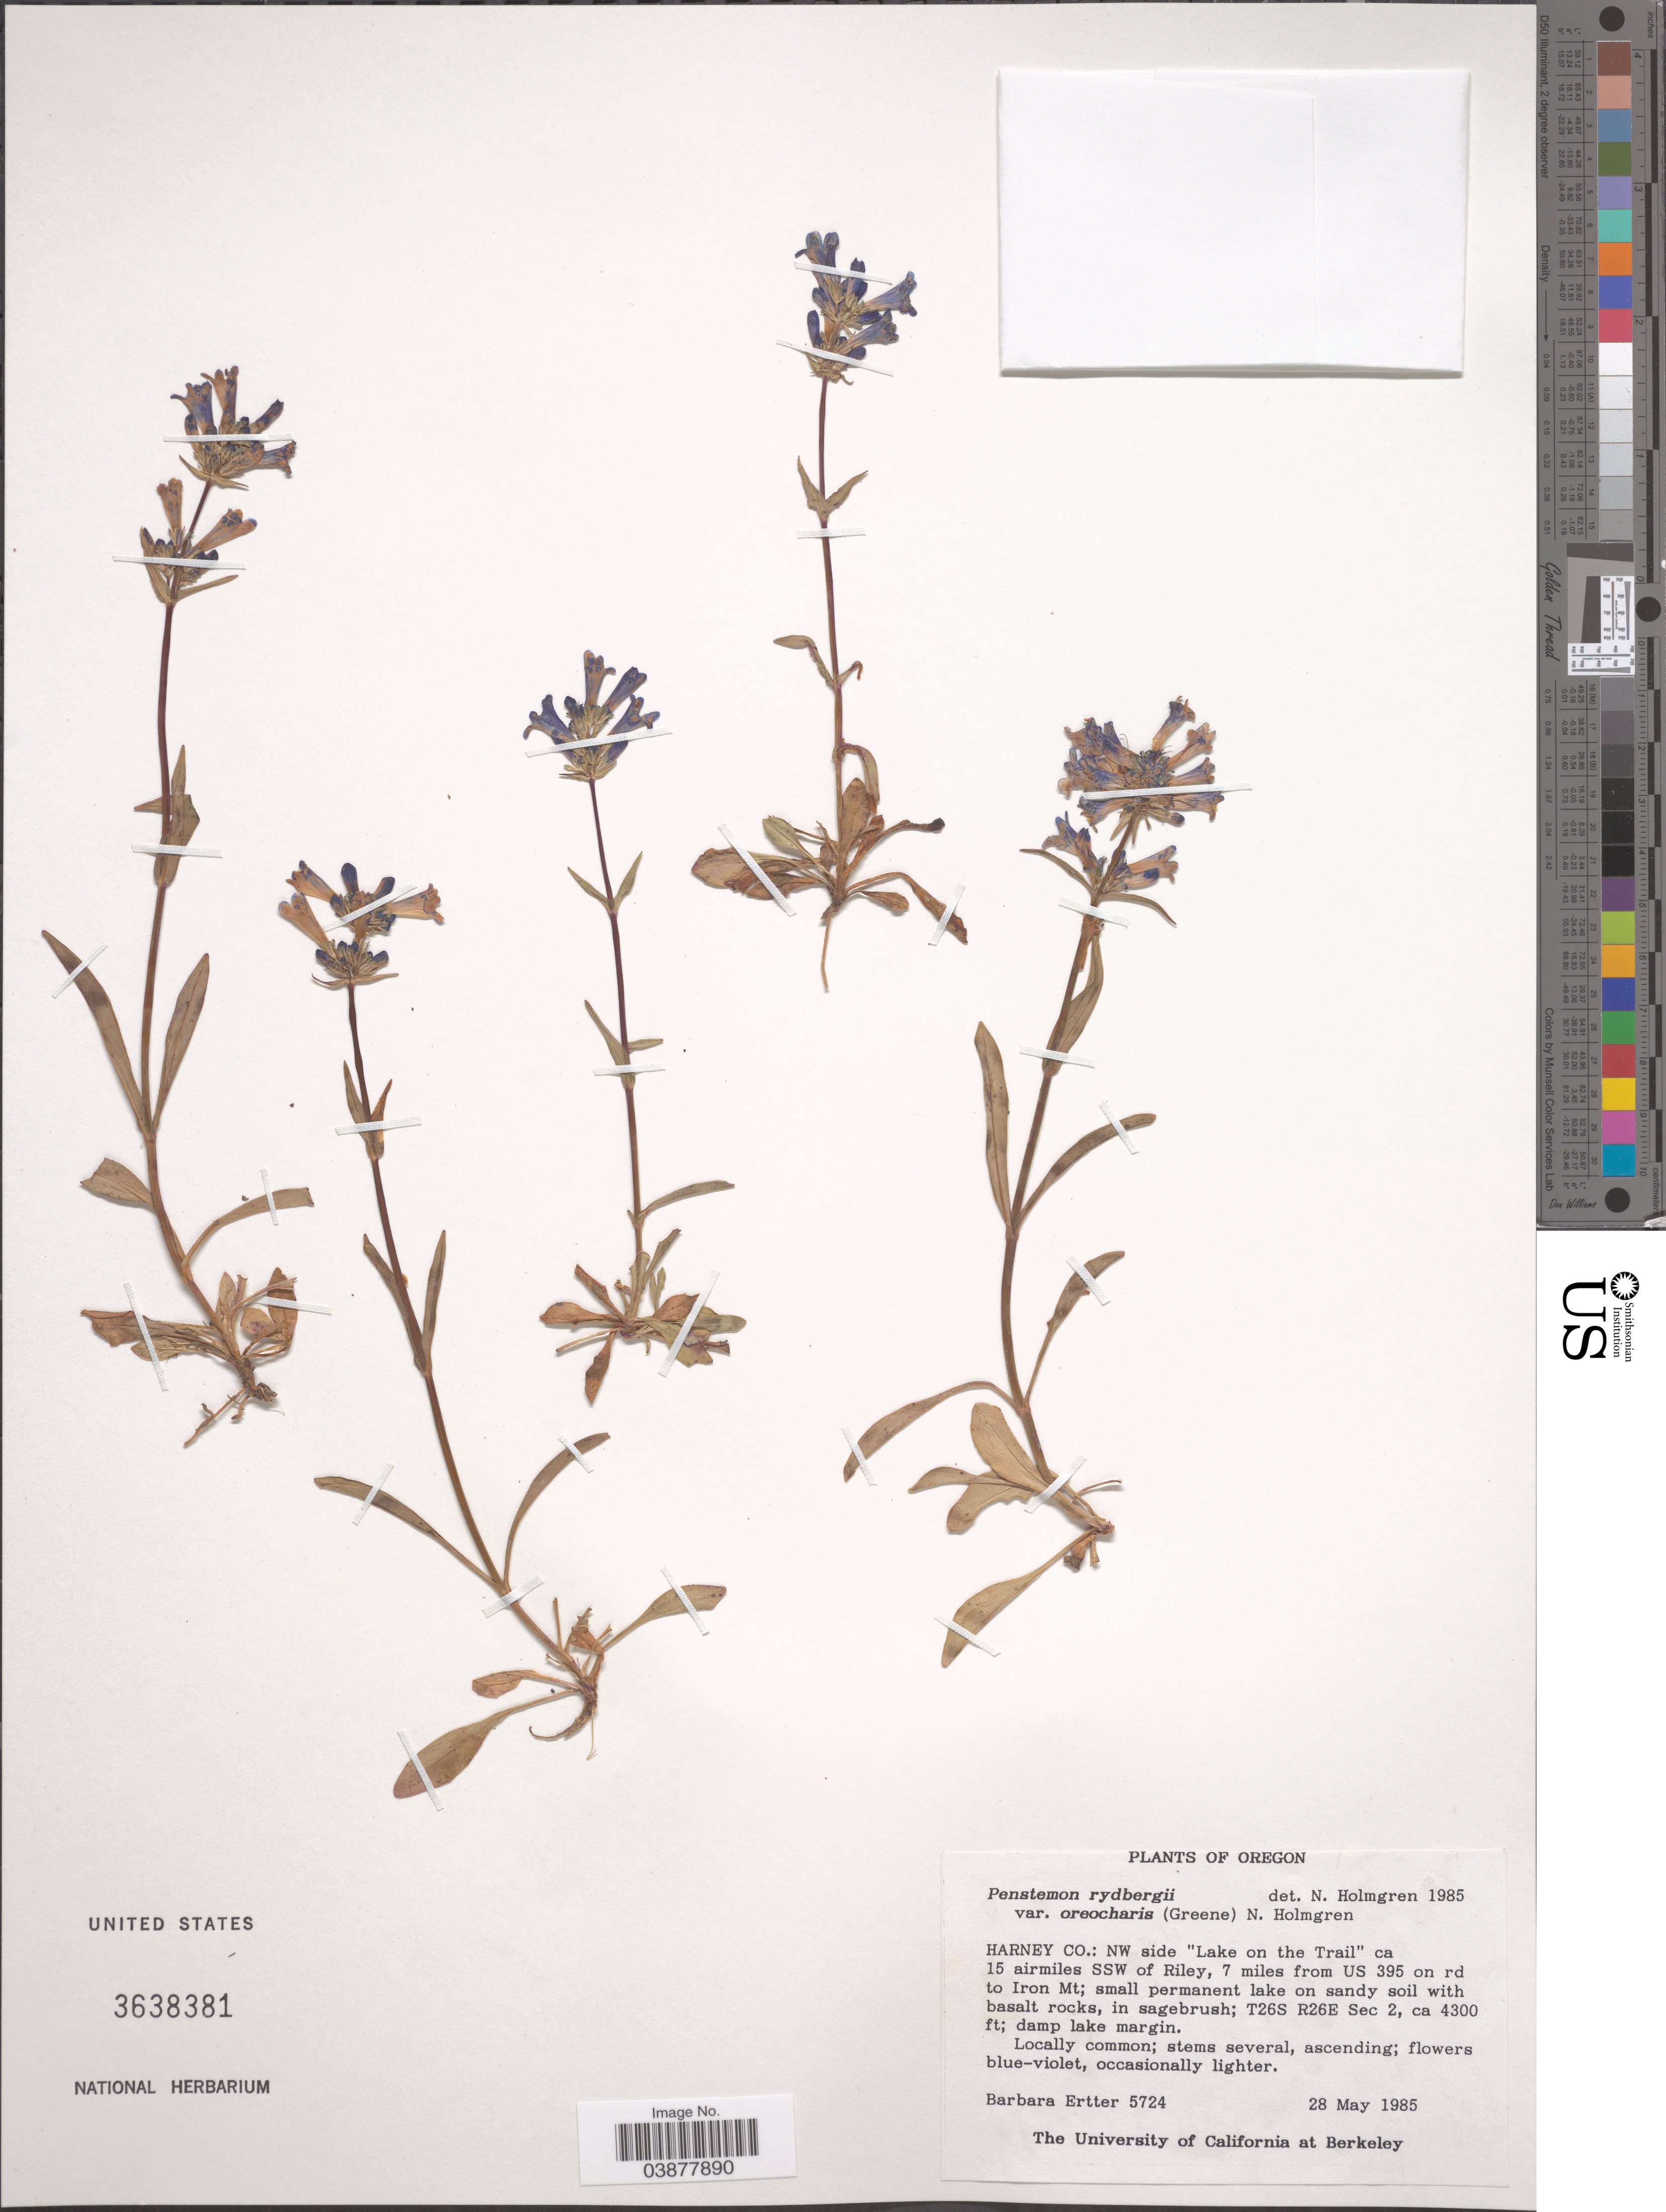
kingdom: Plantae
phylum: Tracheophyta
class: Magnoliopsida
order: Lamiales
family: Plantaginaceae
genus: Penstemon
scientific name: Penstemon rydbergii var. oreocharis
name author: (Greene) N.H. Holmgren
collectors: B. Ertter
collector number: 5724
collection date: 1985-05-28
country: United States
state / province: Oregon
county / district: Harney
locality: Harney Co.: NW side "Lake on the Trail" ca 15 airmiles SSW of Riley, 7 miles from US 395 on rd to Iron Mt; T26S R26E Sec 2.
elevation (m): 1311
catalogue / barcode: US 3638381